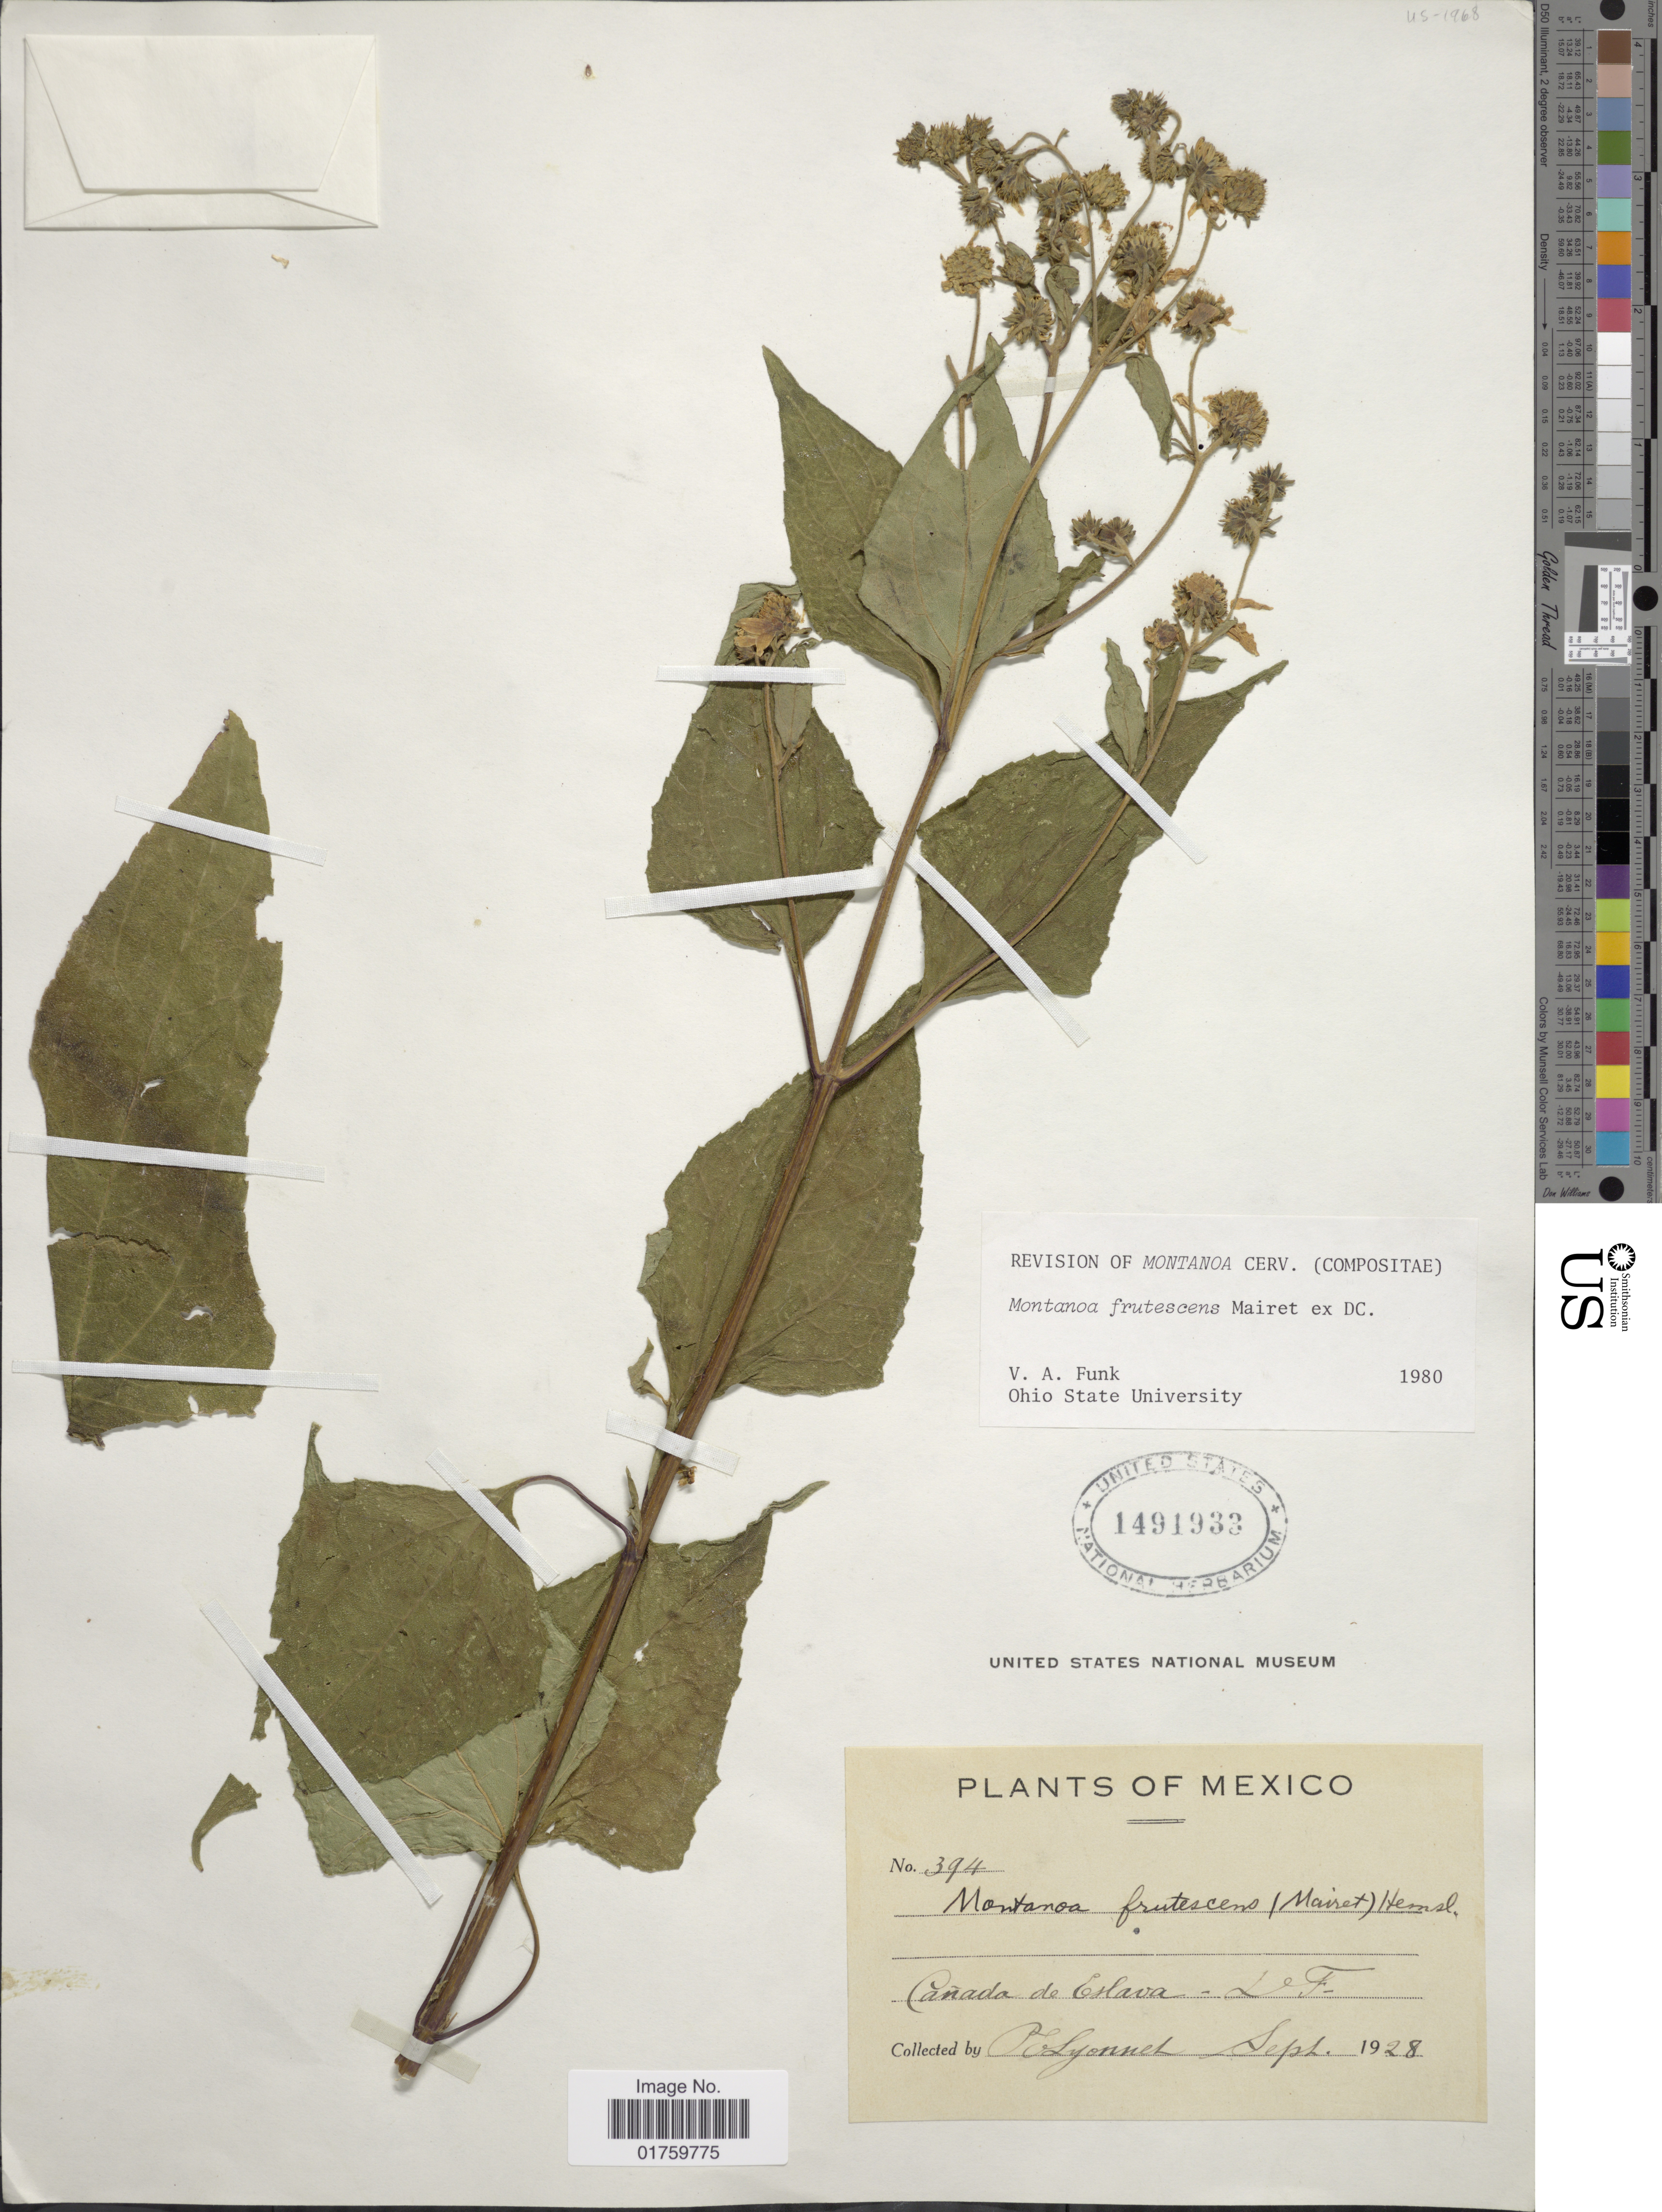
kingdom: Plantae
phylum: Tracheophyta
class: Magnoliopsida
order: Asterales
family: Asteraceae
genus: Montanoa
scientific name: Montanoa frutescens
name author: Mairet ex DC.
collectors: E. Lyonnet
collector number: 394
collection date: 1928-09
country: Mexico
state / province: Distrito Federal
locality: Canada de Eslava.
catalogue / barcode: US 1491933